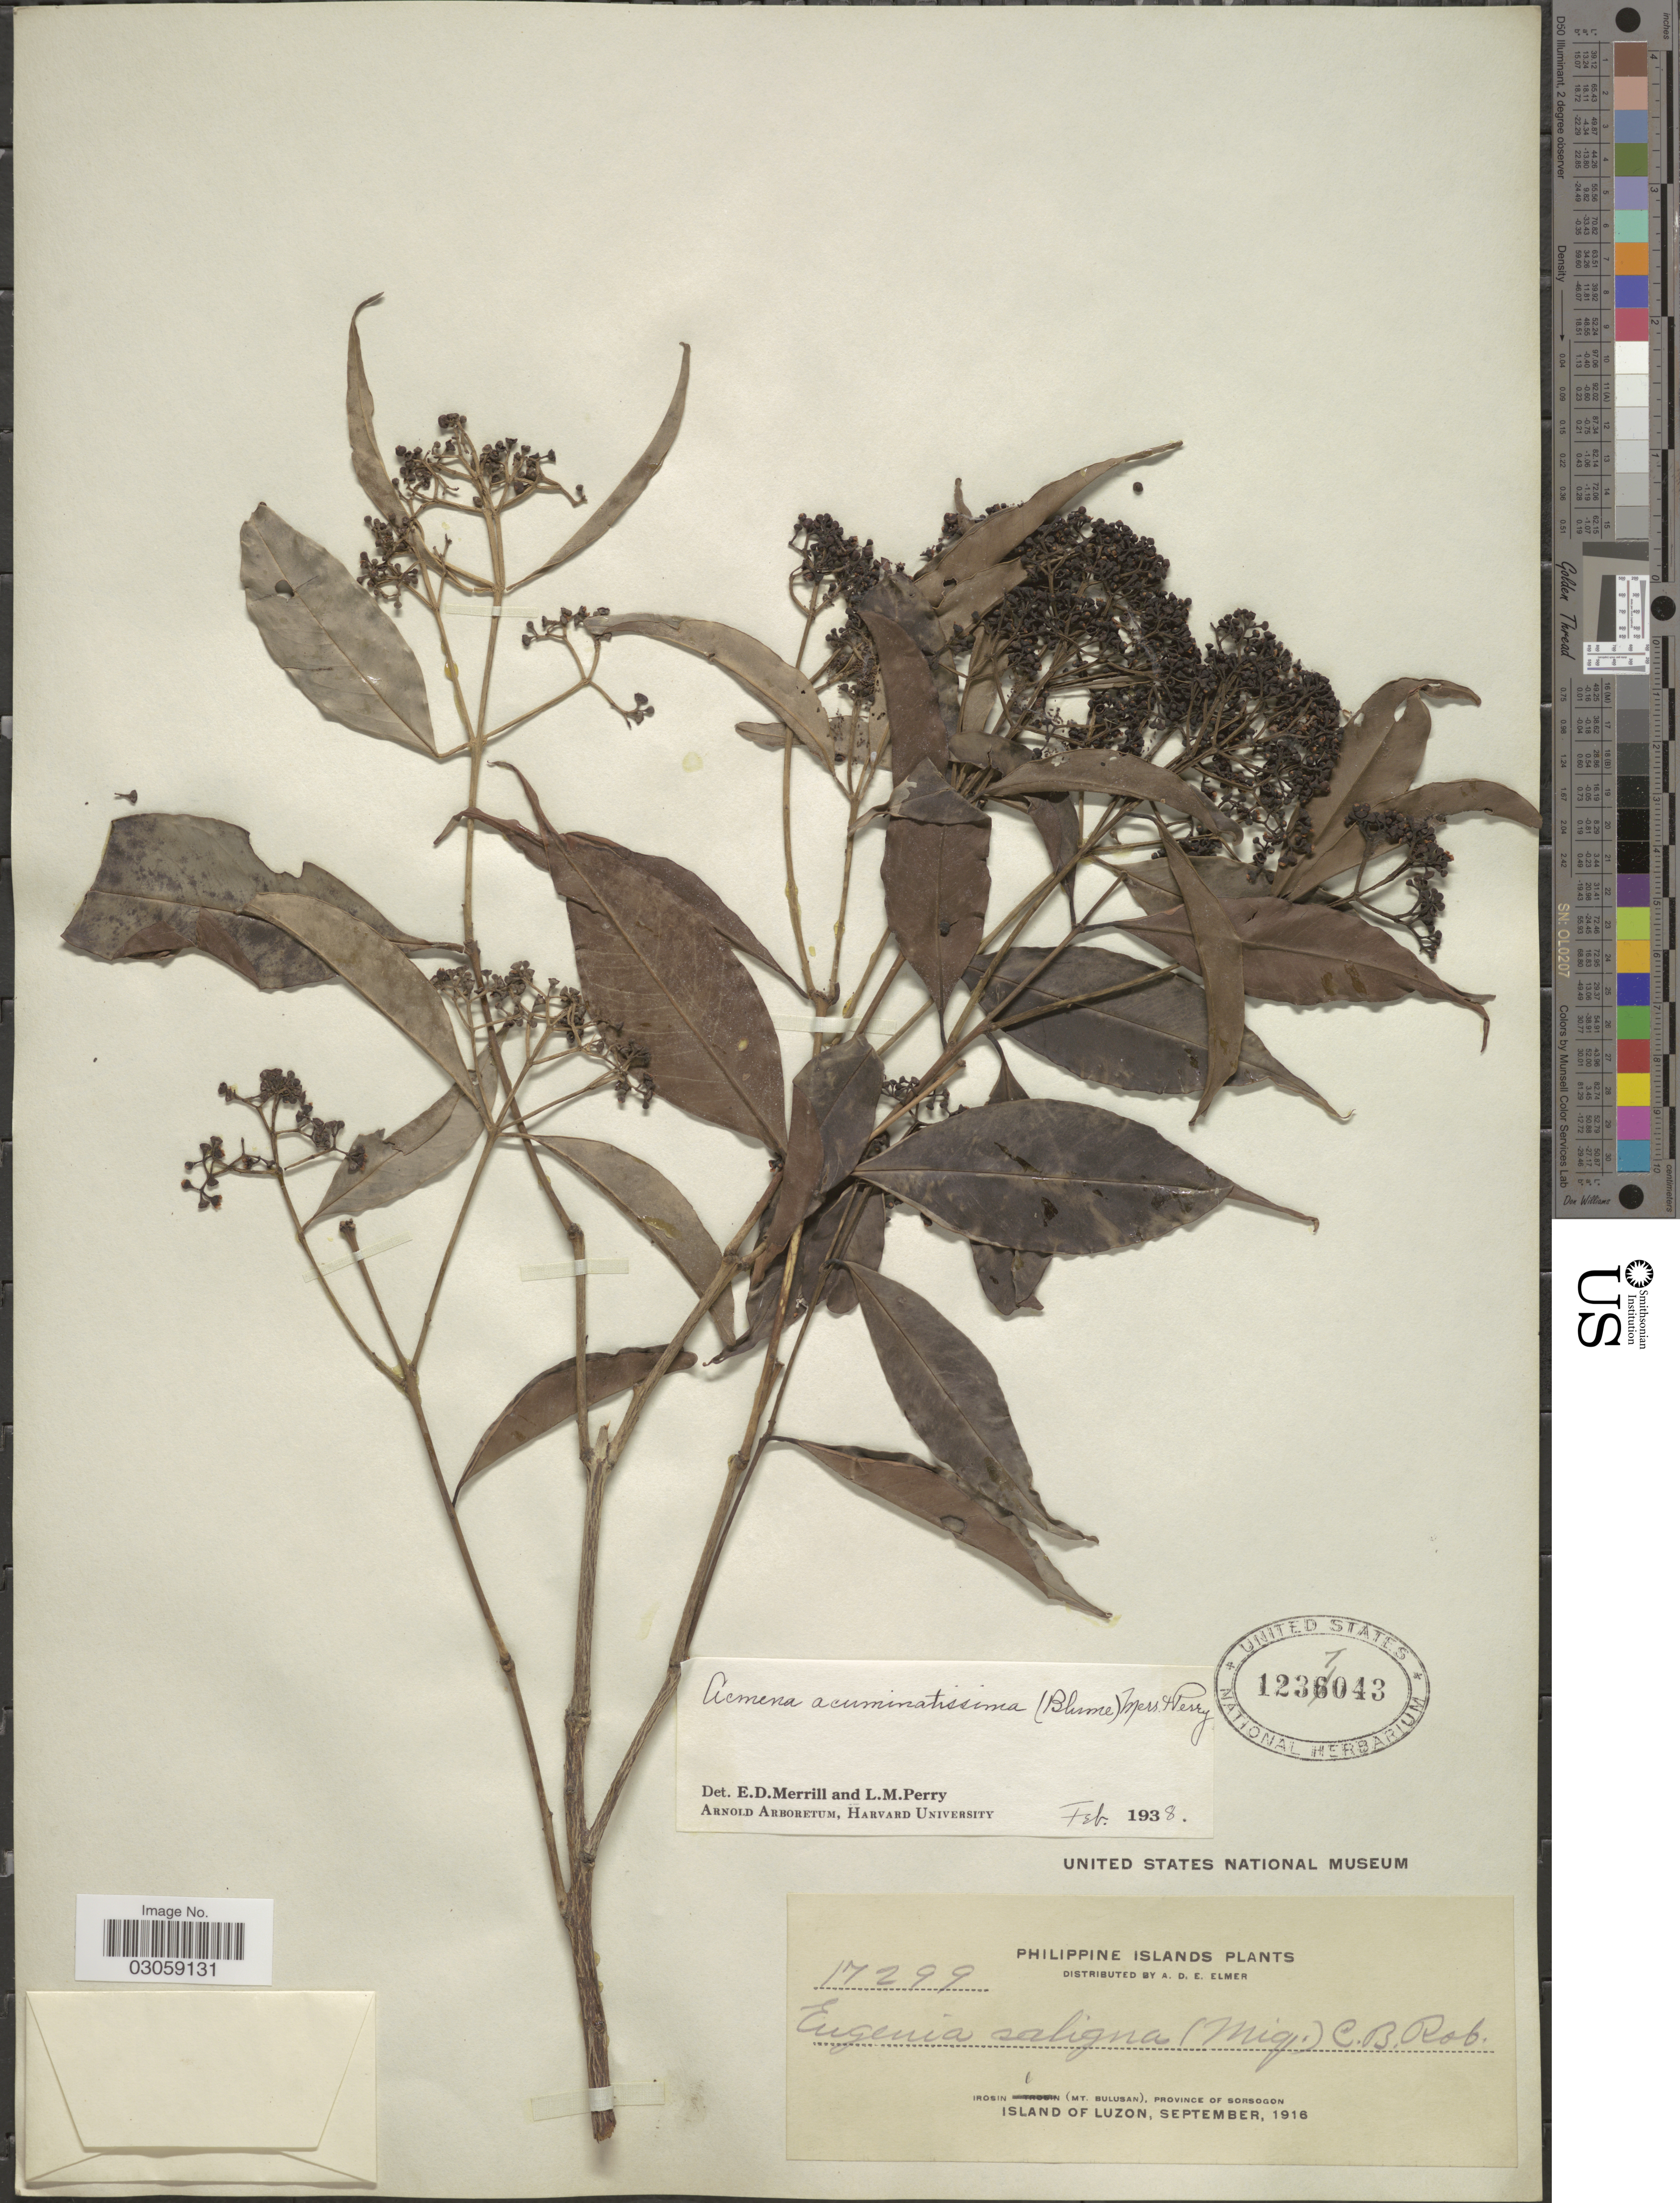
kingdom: Plantae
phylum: Tracheophyta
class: Magnoliopsida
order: Myrtales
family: Myrtaceae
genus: Syzygium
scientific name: Syzygium acuminatissimum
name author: (Blume) DC.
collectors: A. D. E. Elmer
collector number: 17299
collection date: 1916-09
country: Philippines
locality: Philippine Islands, Irosin (Mt. Bulusan), Province of Sorsogon, Island of Luzon.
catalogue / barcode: US 1237043